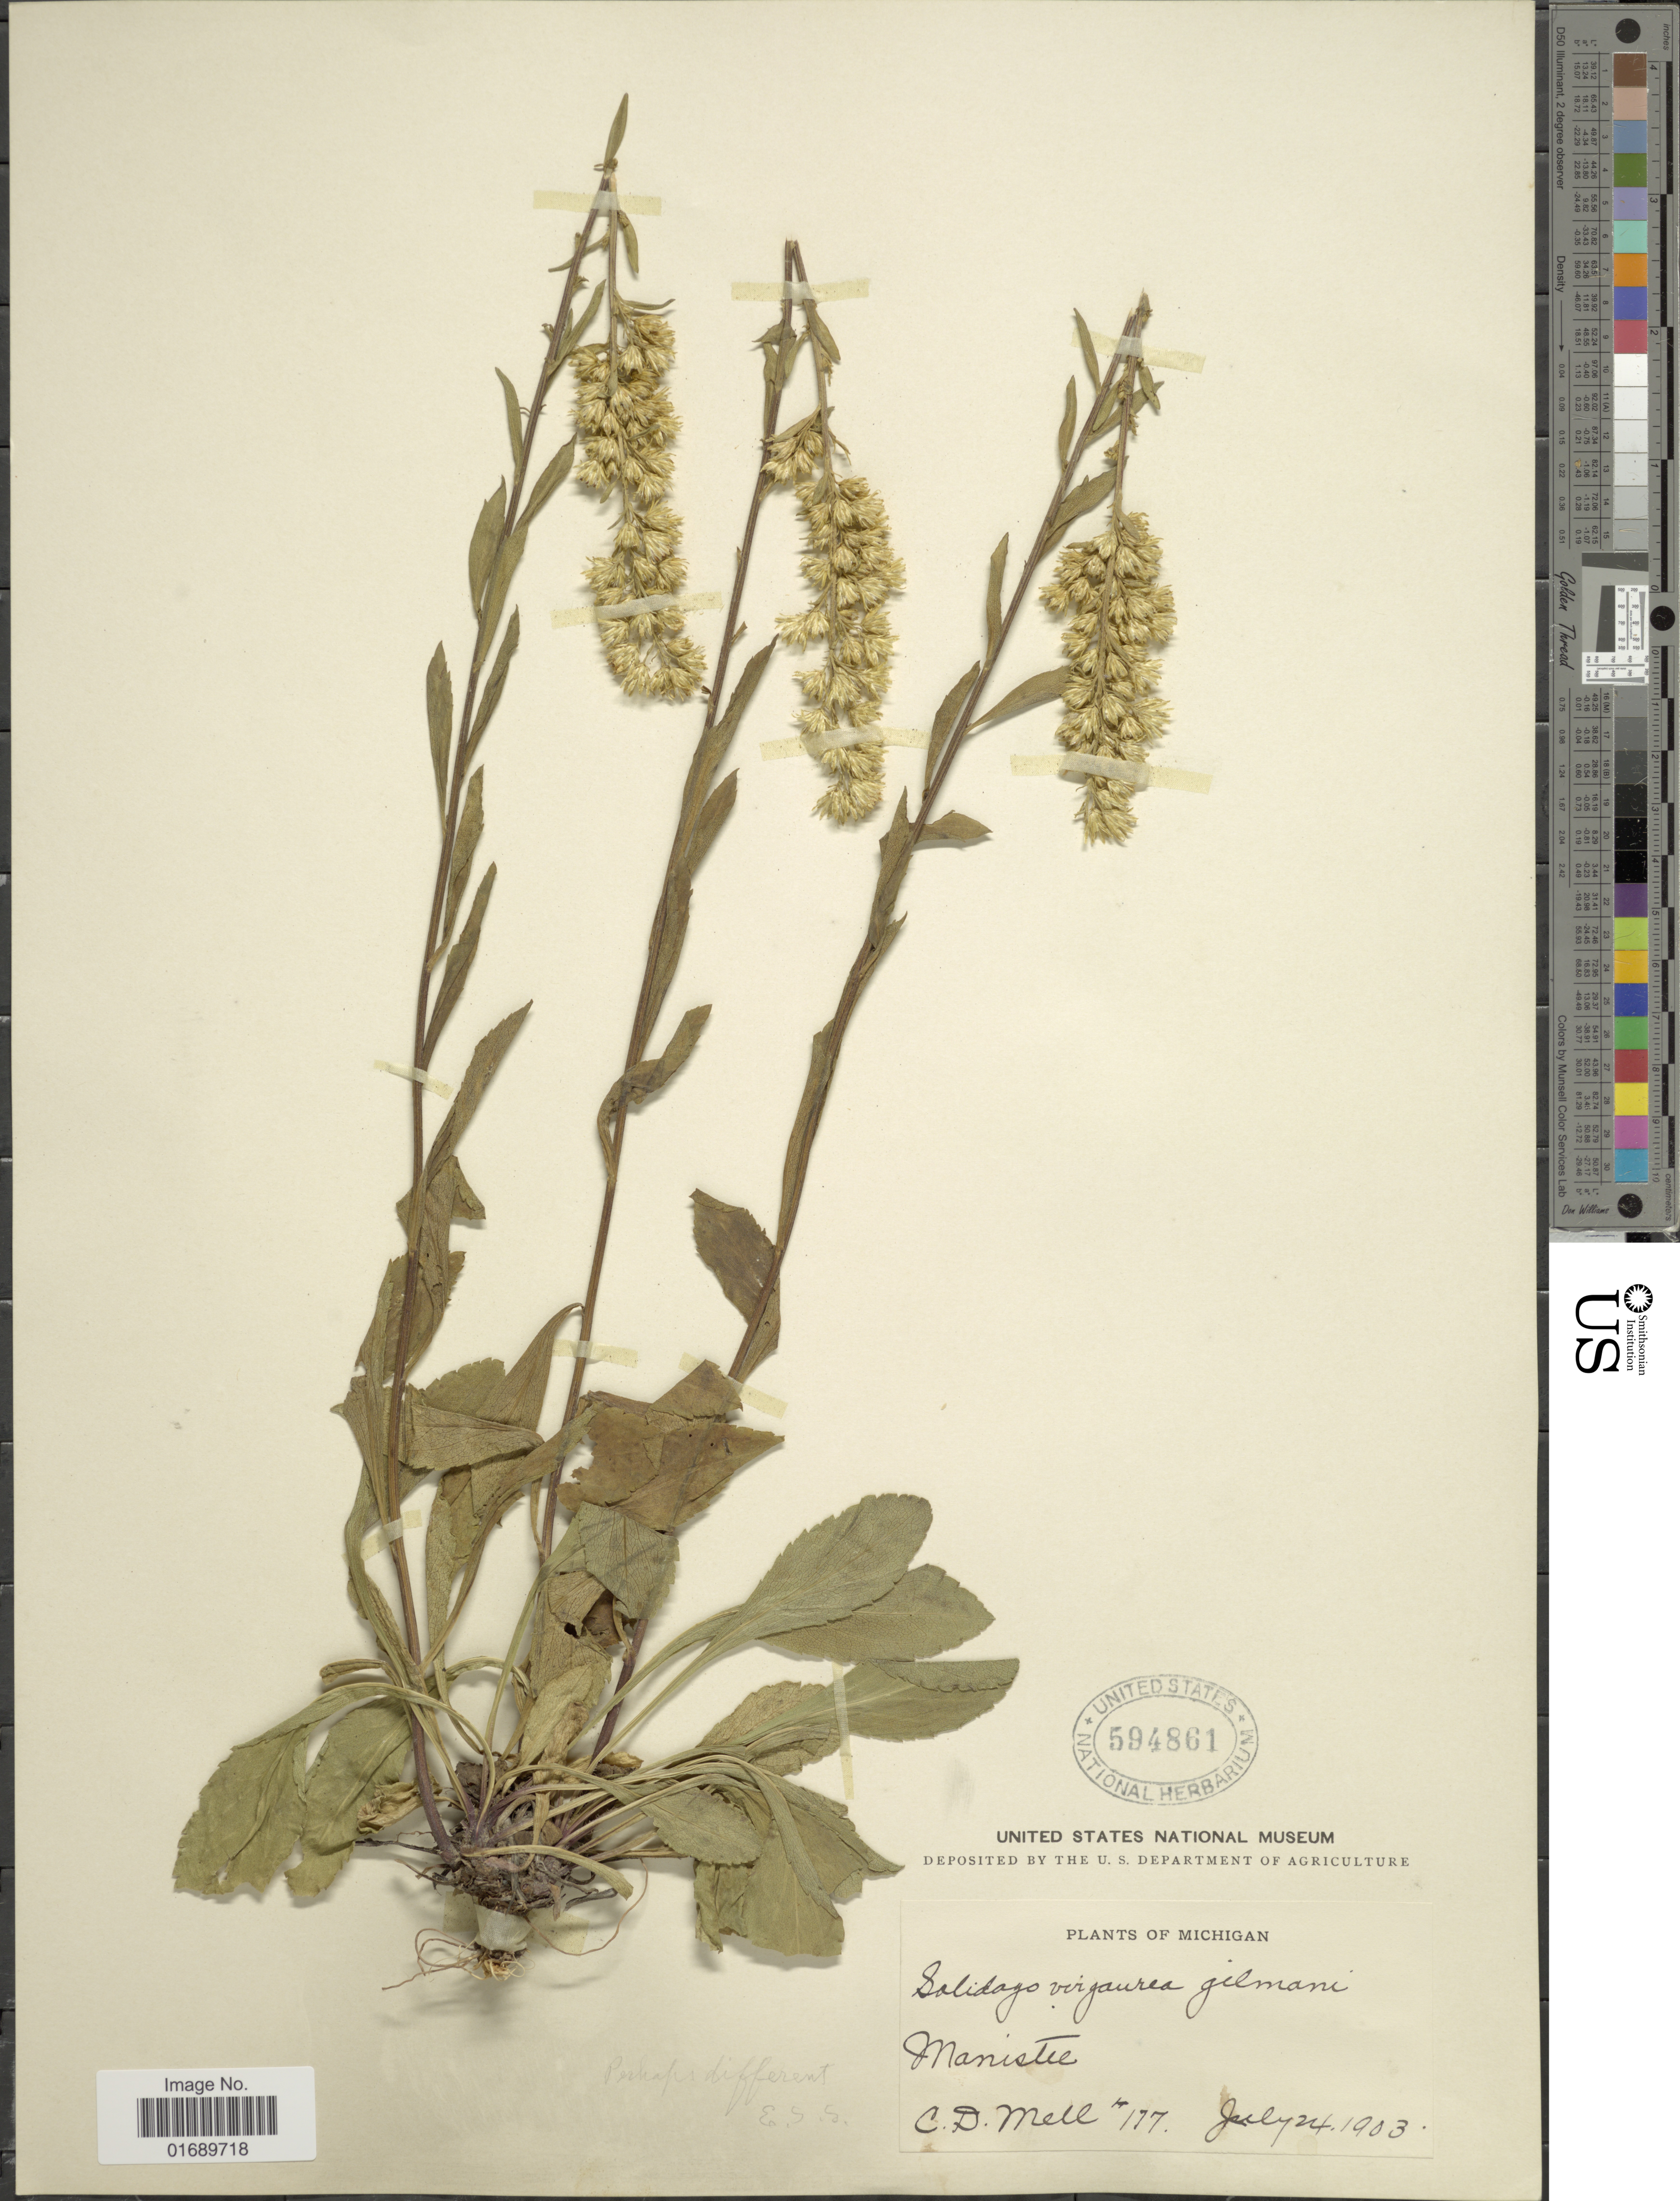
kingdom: Plantae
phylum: Tracheophyta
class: Magnoliopsida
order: Asterales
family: Asteraceae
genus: Solidago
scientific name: Solidago racemosa var. gillmanii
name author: (A. Gray) Fernald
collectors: C. D. Mell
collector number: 177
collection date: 1903-07-24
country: United States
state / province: Michigan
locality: Manistee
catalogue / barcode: US 594861